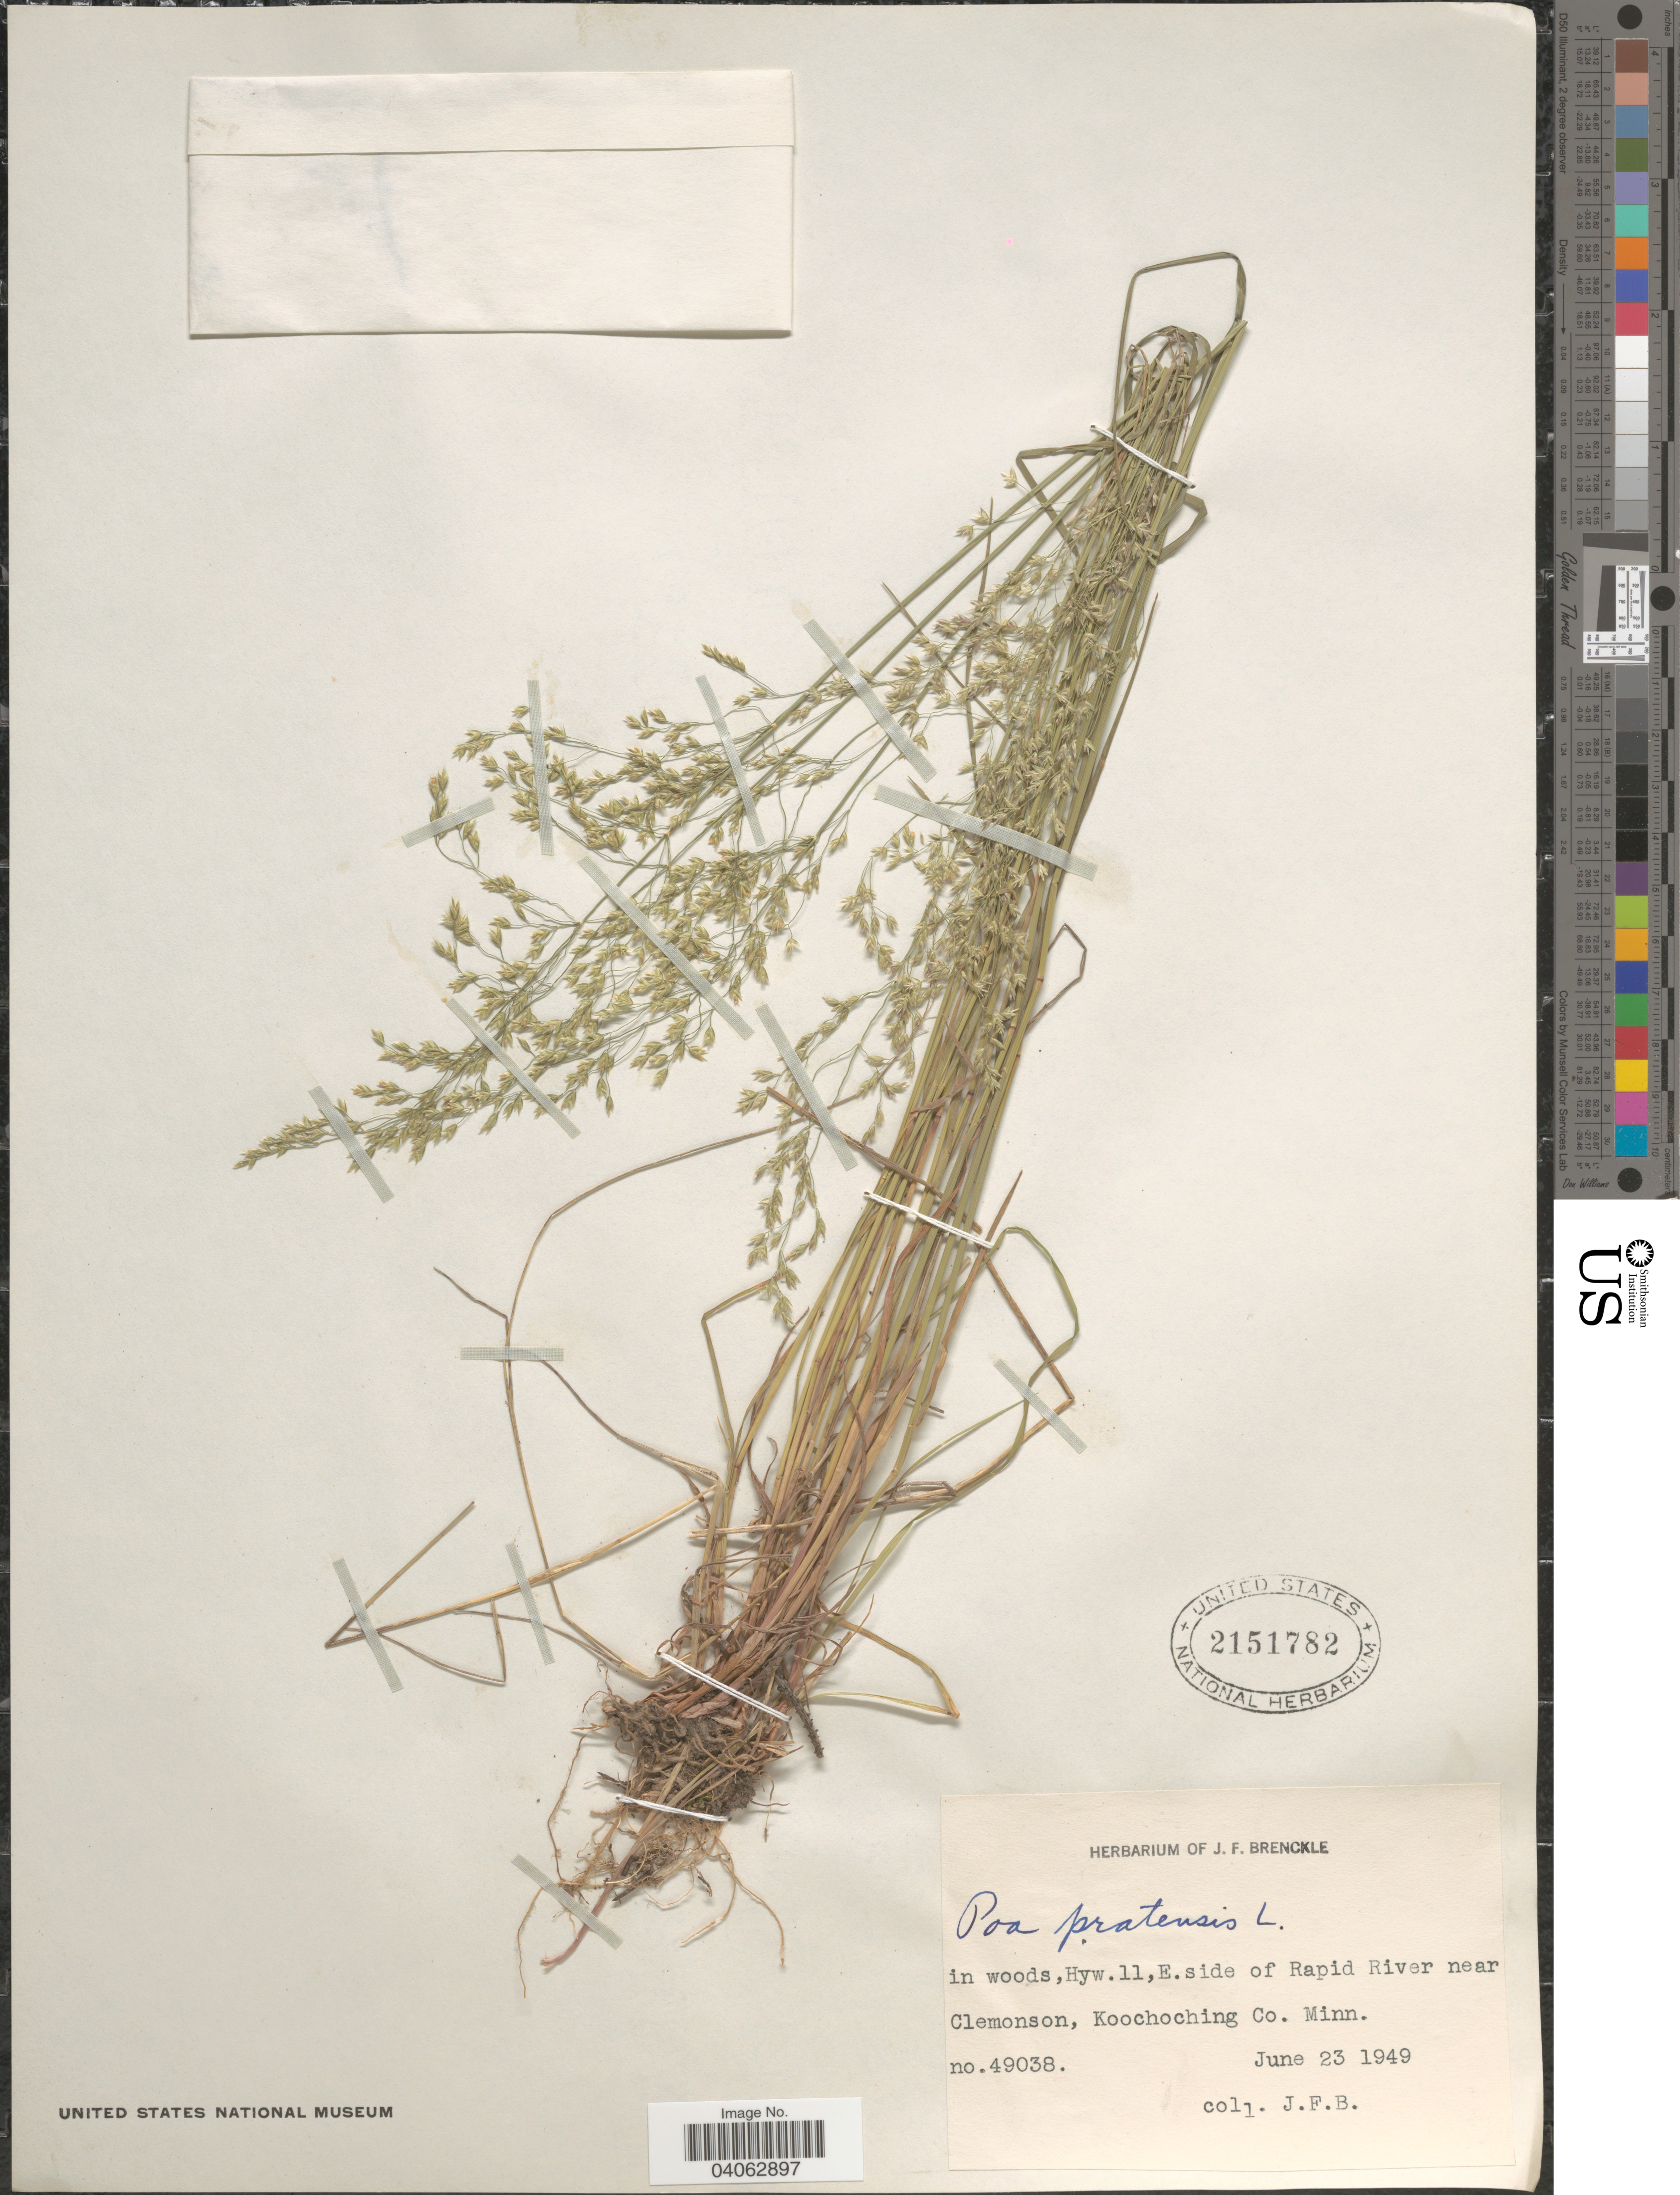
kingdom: Plantae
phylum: Tracheophyta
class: Liliopsida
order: Poales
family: Poaceae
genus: Poa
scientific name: Poa pratensis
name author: L.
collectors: J. Brenckle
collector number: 49038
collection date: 1949-06-23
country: United States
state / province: Minnesota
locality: In woods, Hyw. 11, E. side of Rapid River near Clemonson, Koochoching Co.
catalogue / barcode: US 2151782